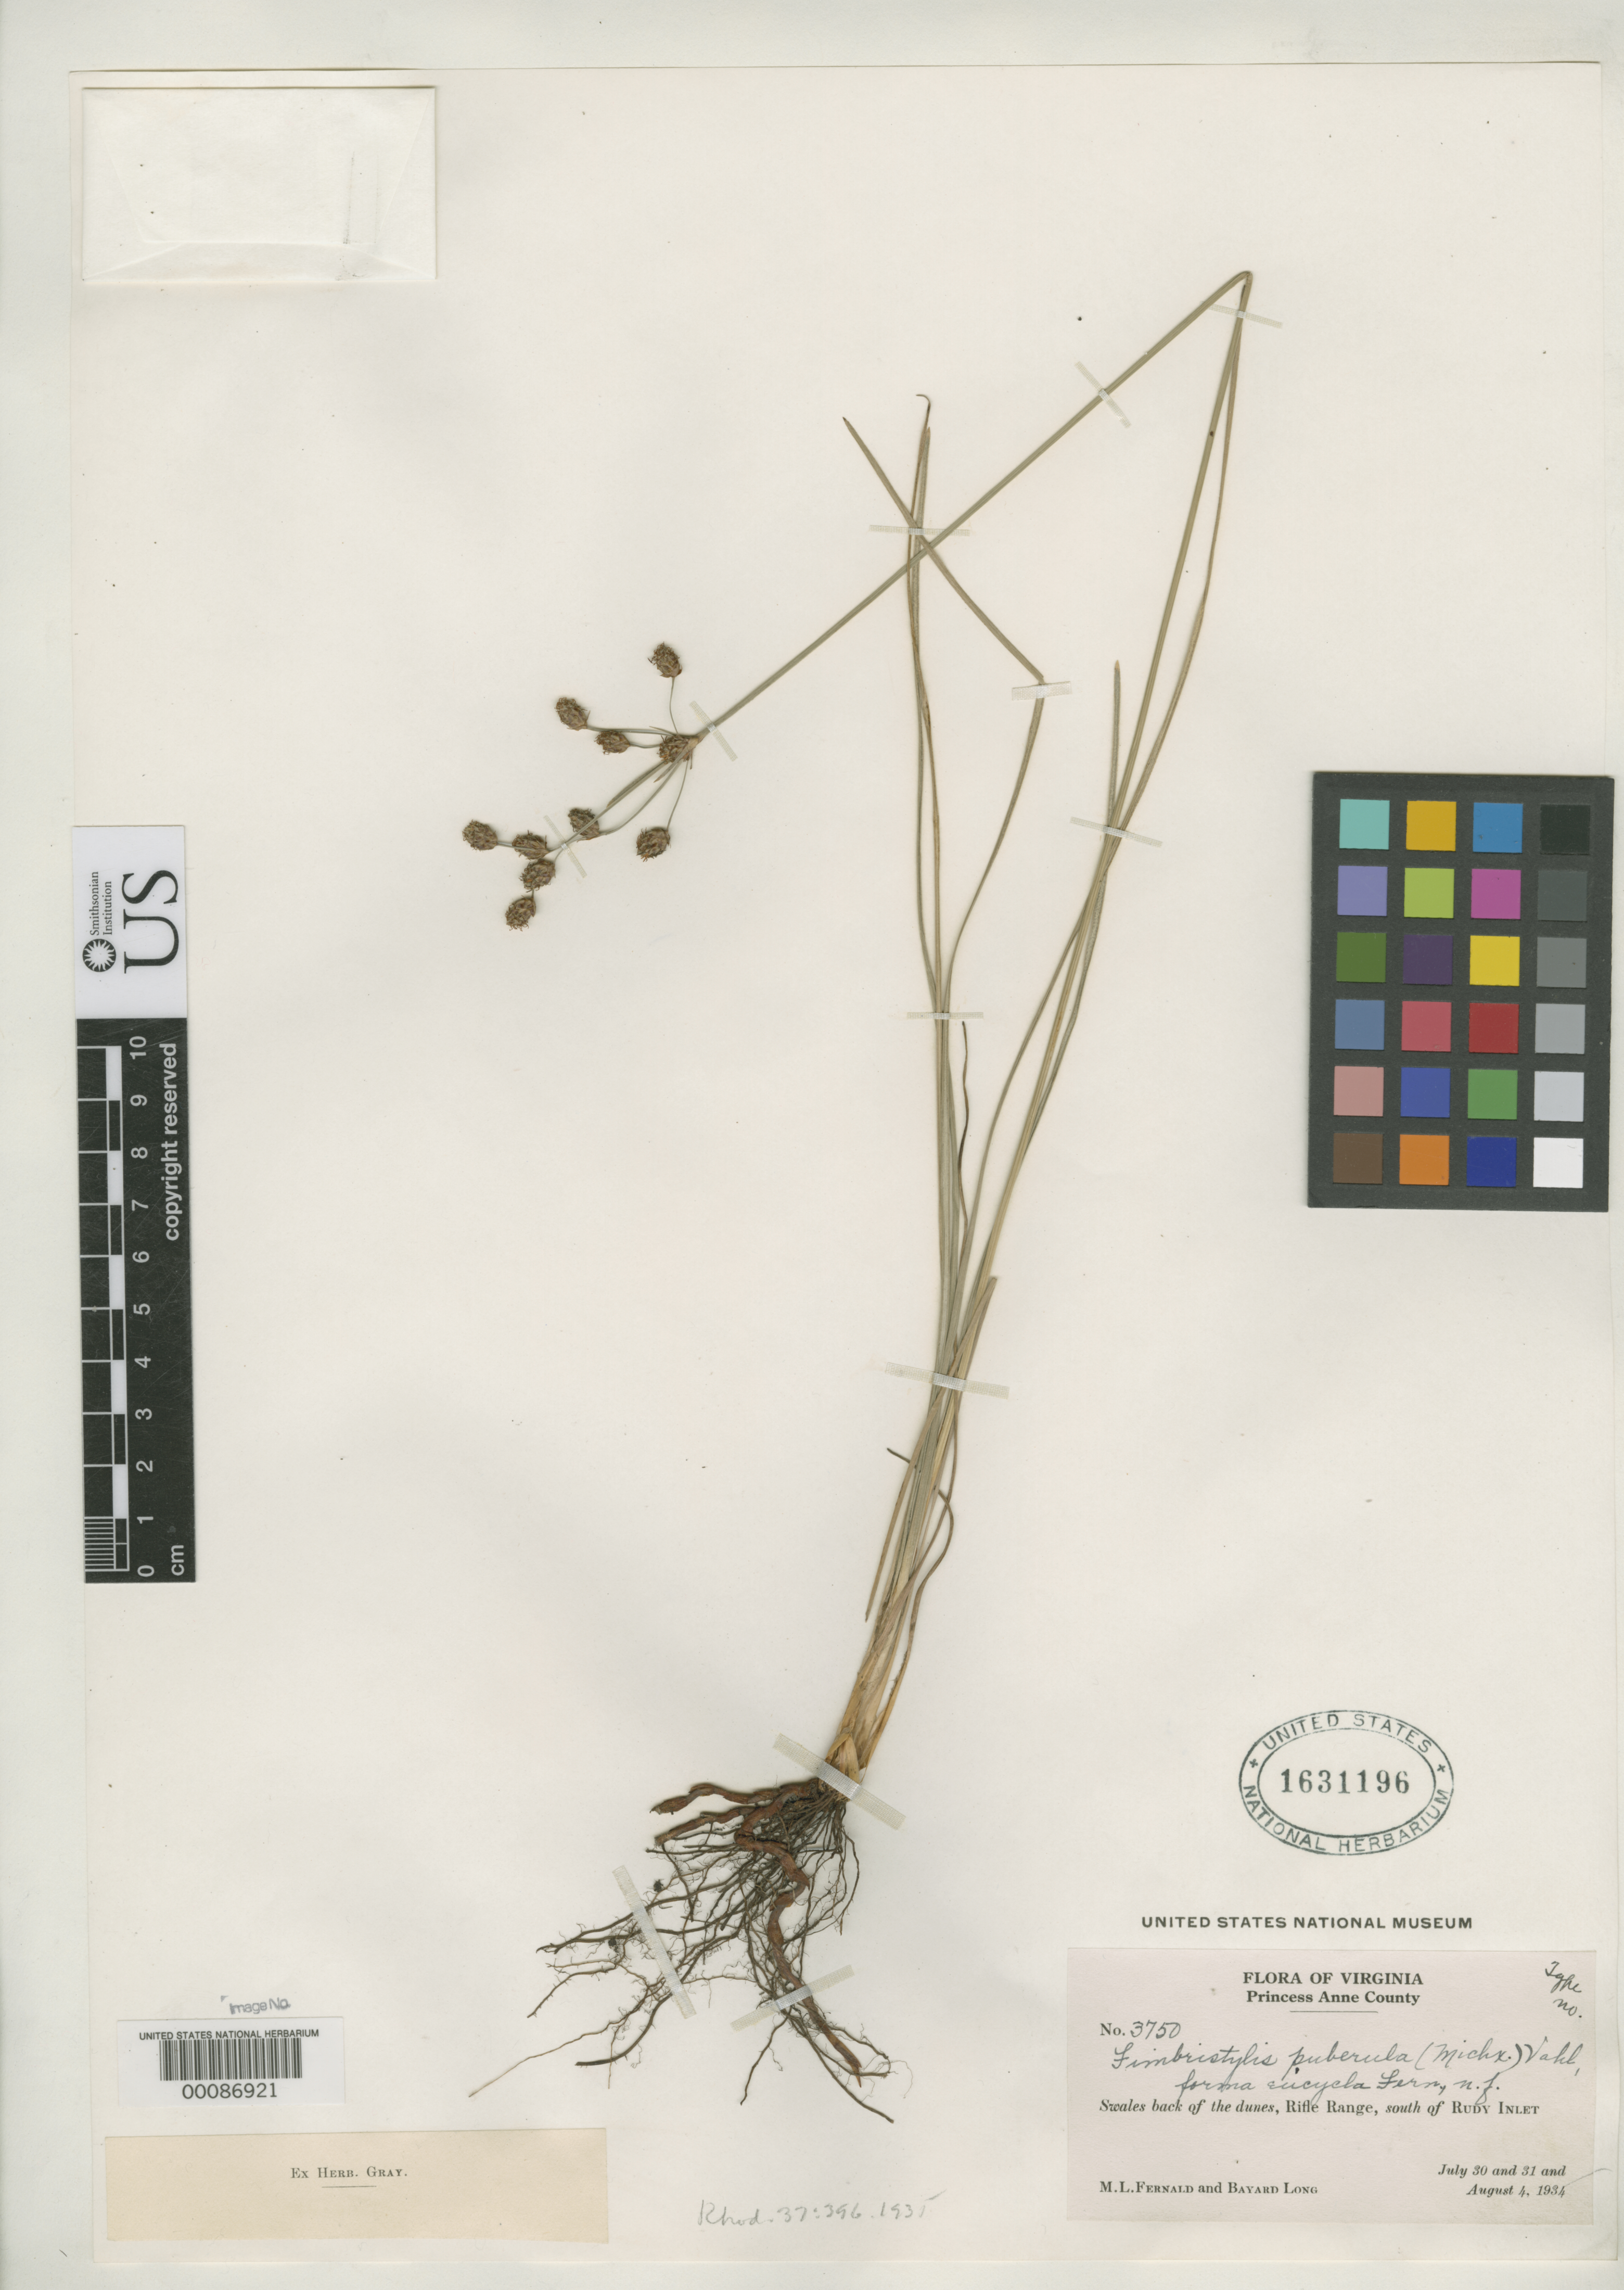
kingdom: Plantae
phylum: Tracheophyta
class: Liliopsida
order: Poales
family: Cyperaceae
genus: Fimbristylis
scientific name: Fimbristylis puberula f. eucycla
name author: Fernald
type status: Isotype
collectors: M. L. Fernald & B. H. Long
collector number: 3750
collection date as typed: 03 Jul 1934 and 04 Aug 1934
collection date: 1934-07-03,1934-08-04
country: United States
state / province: Virginia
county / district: City of Virginia Beach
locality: Rifle range, south of Rudy Inlet.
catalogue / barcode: US 1631196